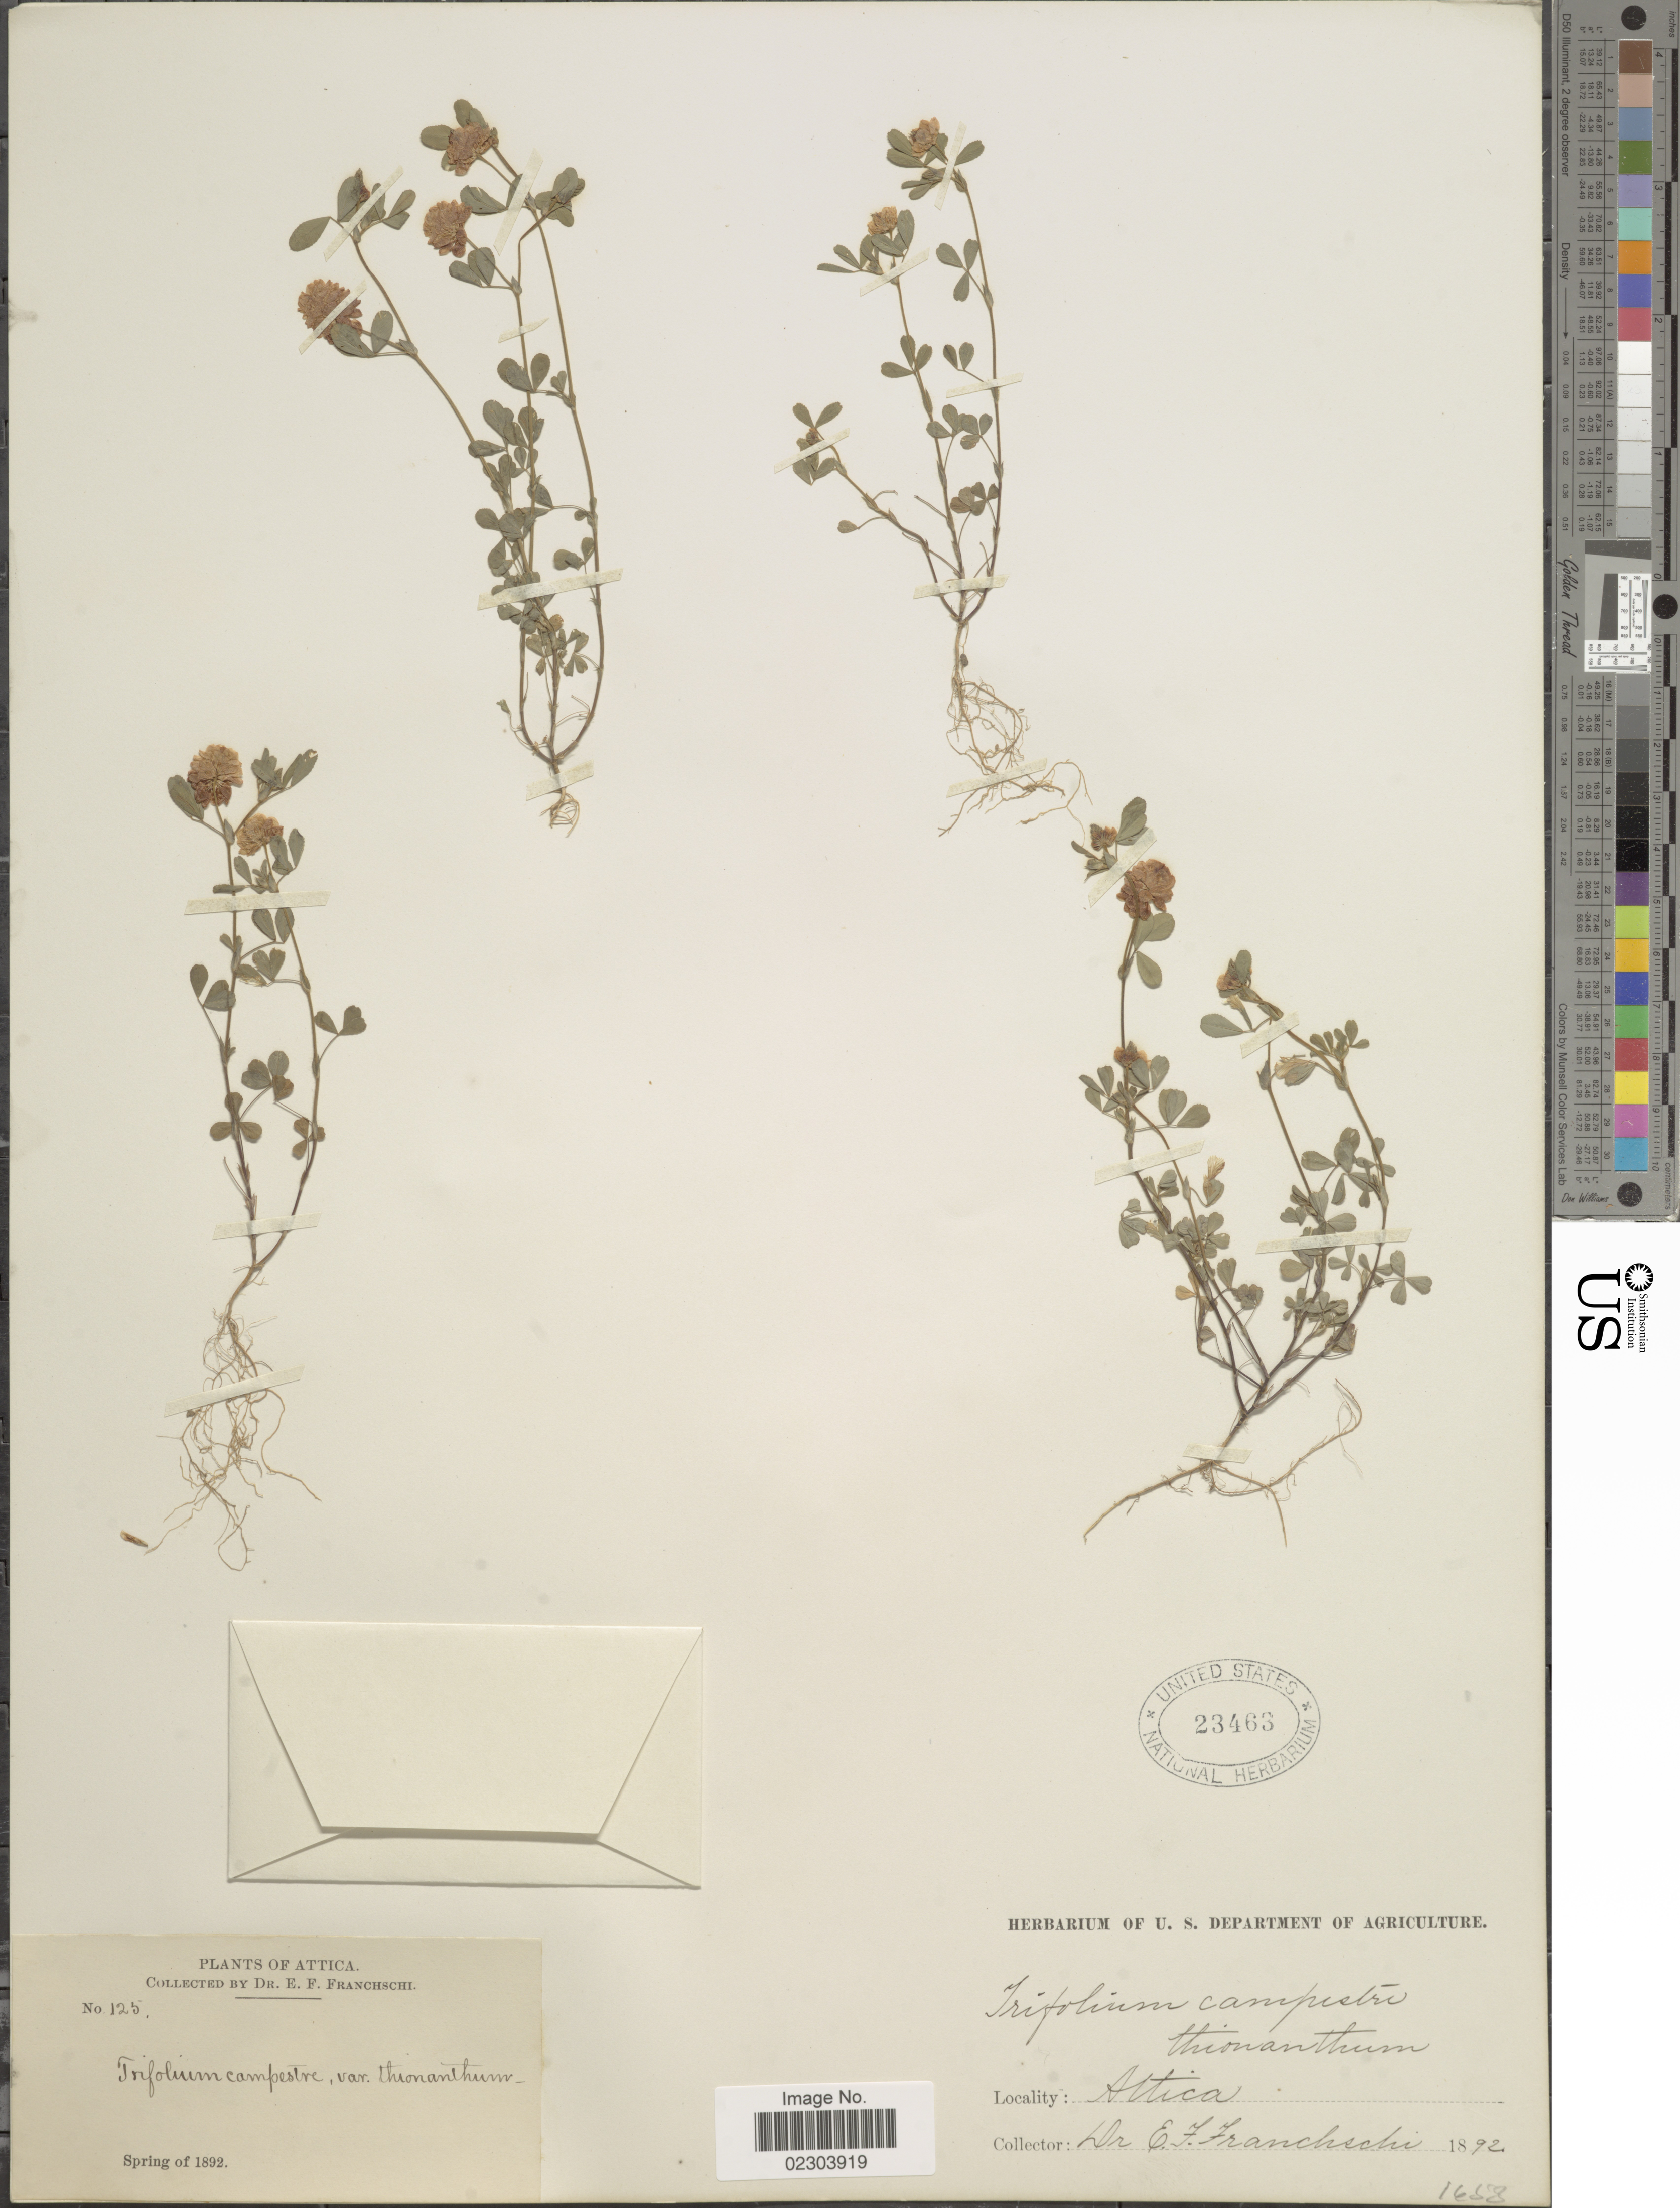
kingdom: Plantae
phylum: Tracheophyta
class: Magnoliopsida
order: Fabales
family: Fabaceae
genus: Trifolium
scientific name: Trifolium campestre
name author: Schreb.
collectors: E. Franchschi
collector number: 125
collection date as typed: Spring of 1892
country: Greece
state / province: Attica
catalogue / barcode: US 23463